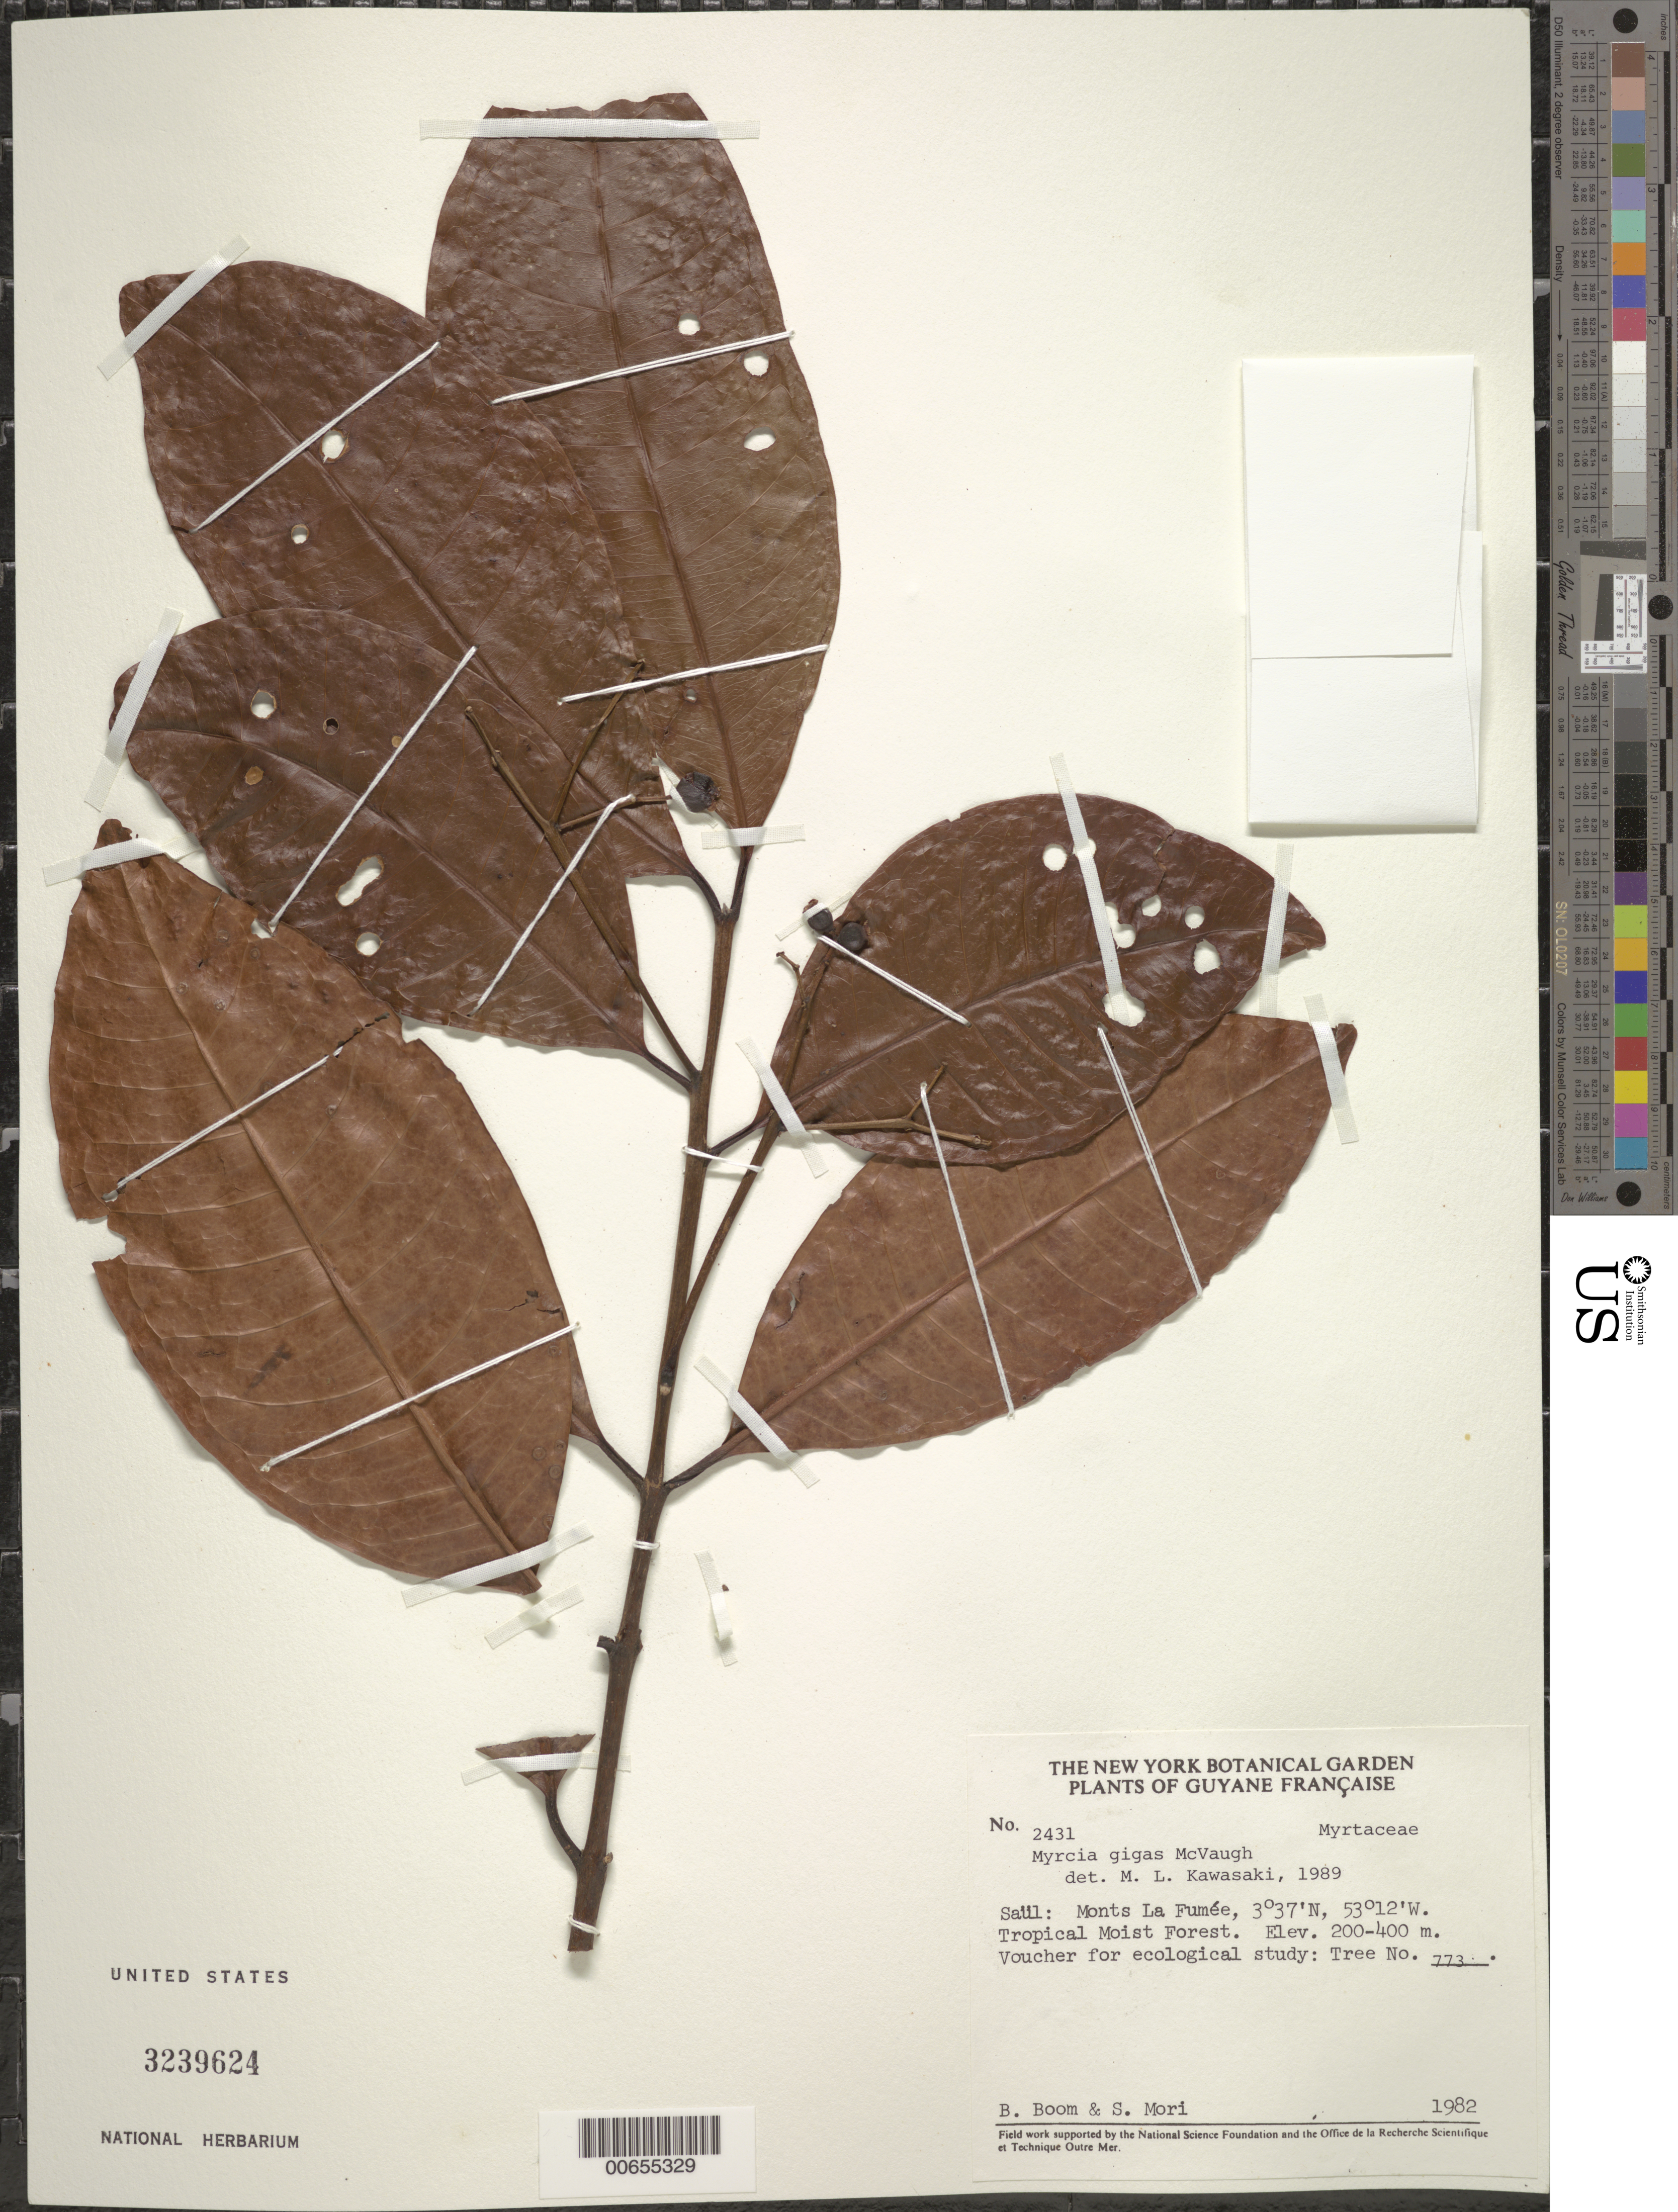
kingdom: Plantae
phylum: Tracheophyta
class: Magnoliopsida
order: Myrtales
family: Myrtaceae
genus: Myrcia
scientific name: Myrcia gigas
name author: McVaugh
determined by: Kawasaki, María L.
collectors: B. M. Boom & S. Mori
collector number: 2431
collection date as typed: Oct-82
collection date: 1982-10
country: French Guiana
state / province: Saint-Laurent-du-Maroni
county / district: Saül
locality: Monts La Fumée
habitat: Tropical moist forest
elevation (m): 200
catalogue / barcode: US 3239624